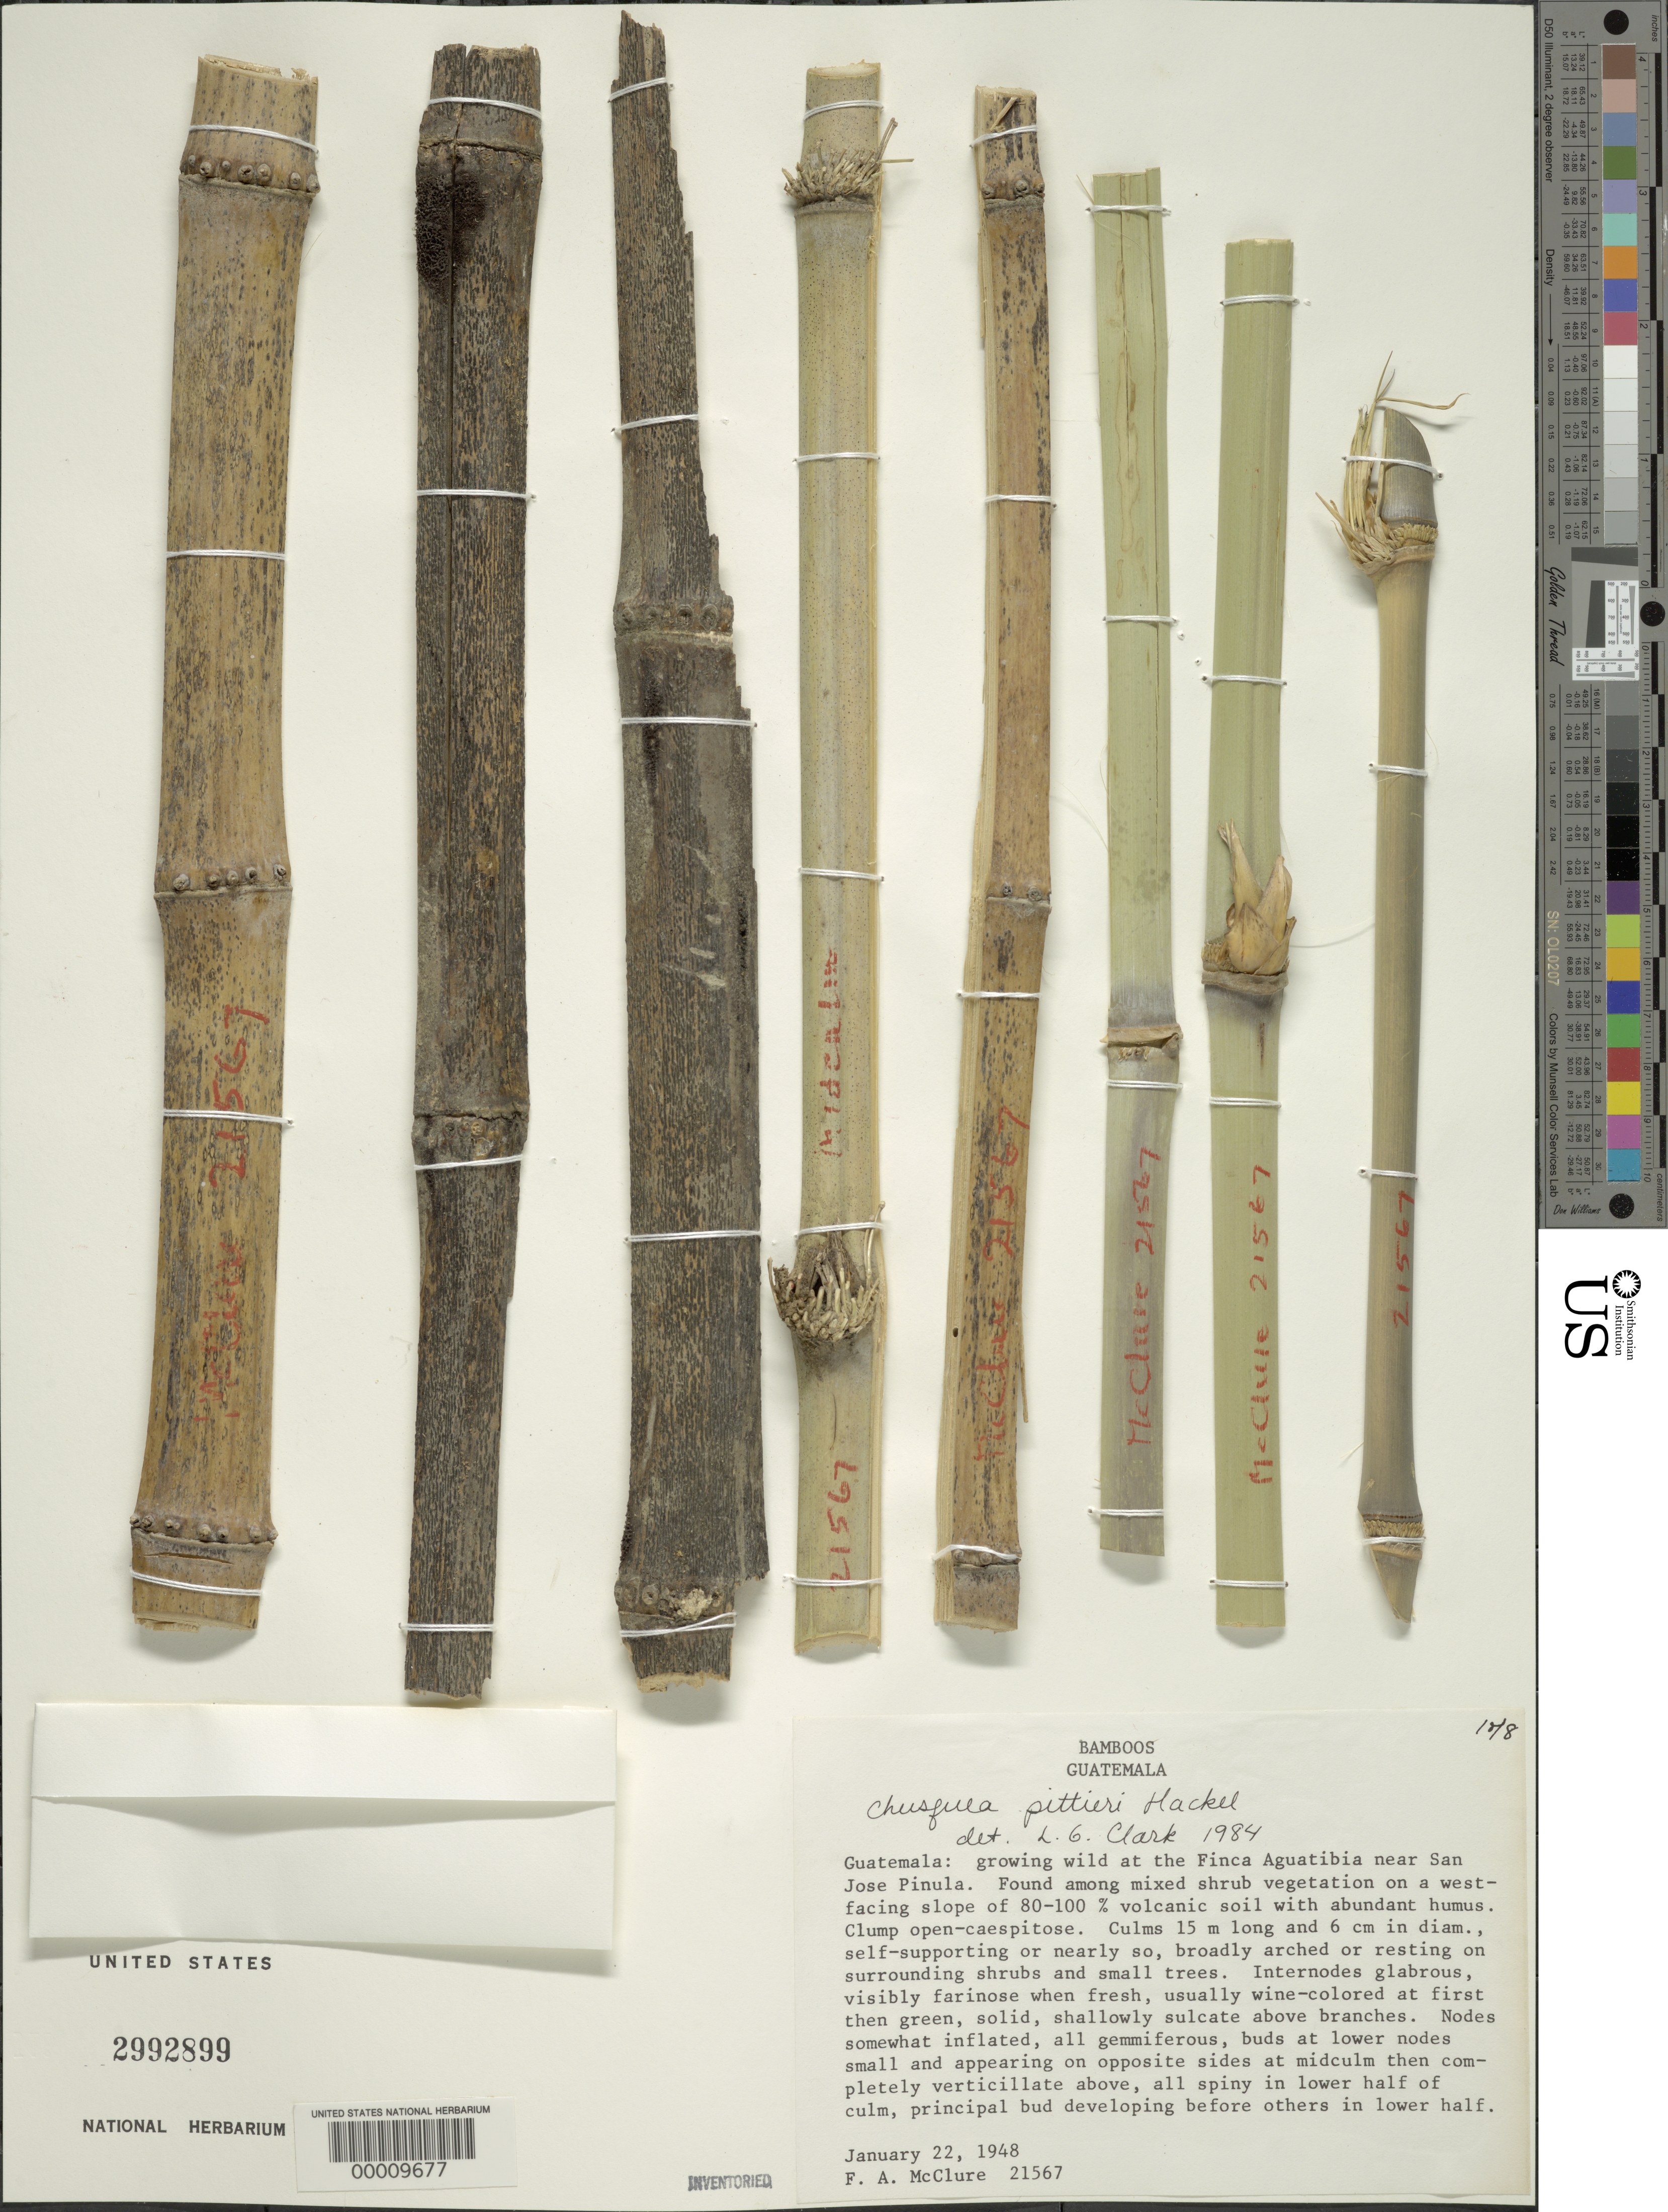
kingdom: Plantae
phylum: Tracheophyta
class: Liliopsida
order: Poales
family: Poaceae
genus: Chusquea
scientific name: Chusquea pittieri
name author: Hack.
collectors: F. A. McClure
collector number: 21567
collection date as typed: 22 Jan 1948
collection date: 1948-01-22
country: Guatemala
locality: Finca aguatibia, San Jose pinula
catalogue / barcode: US 2992899